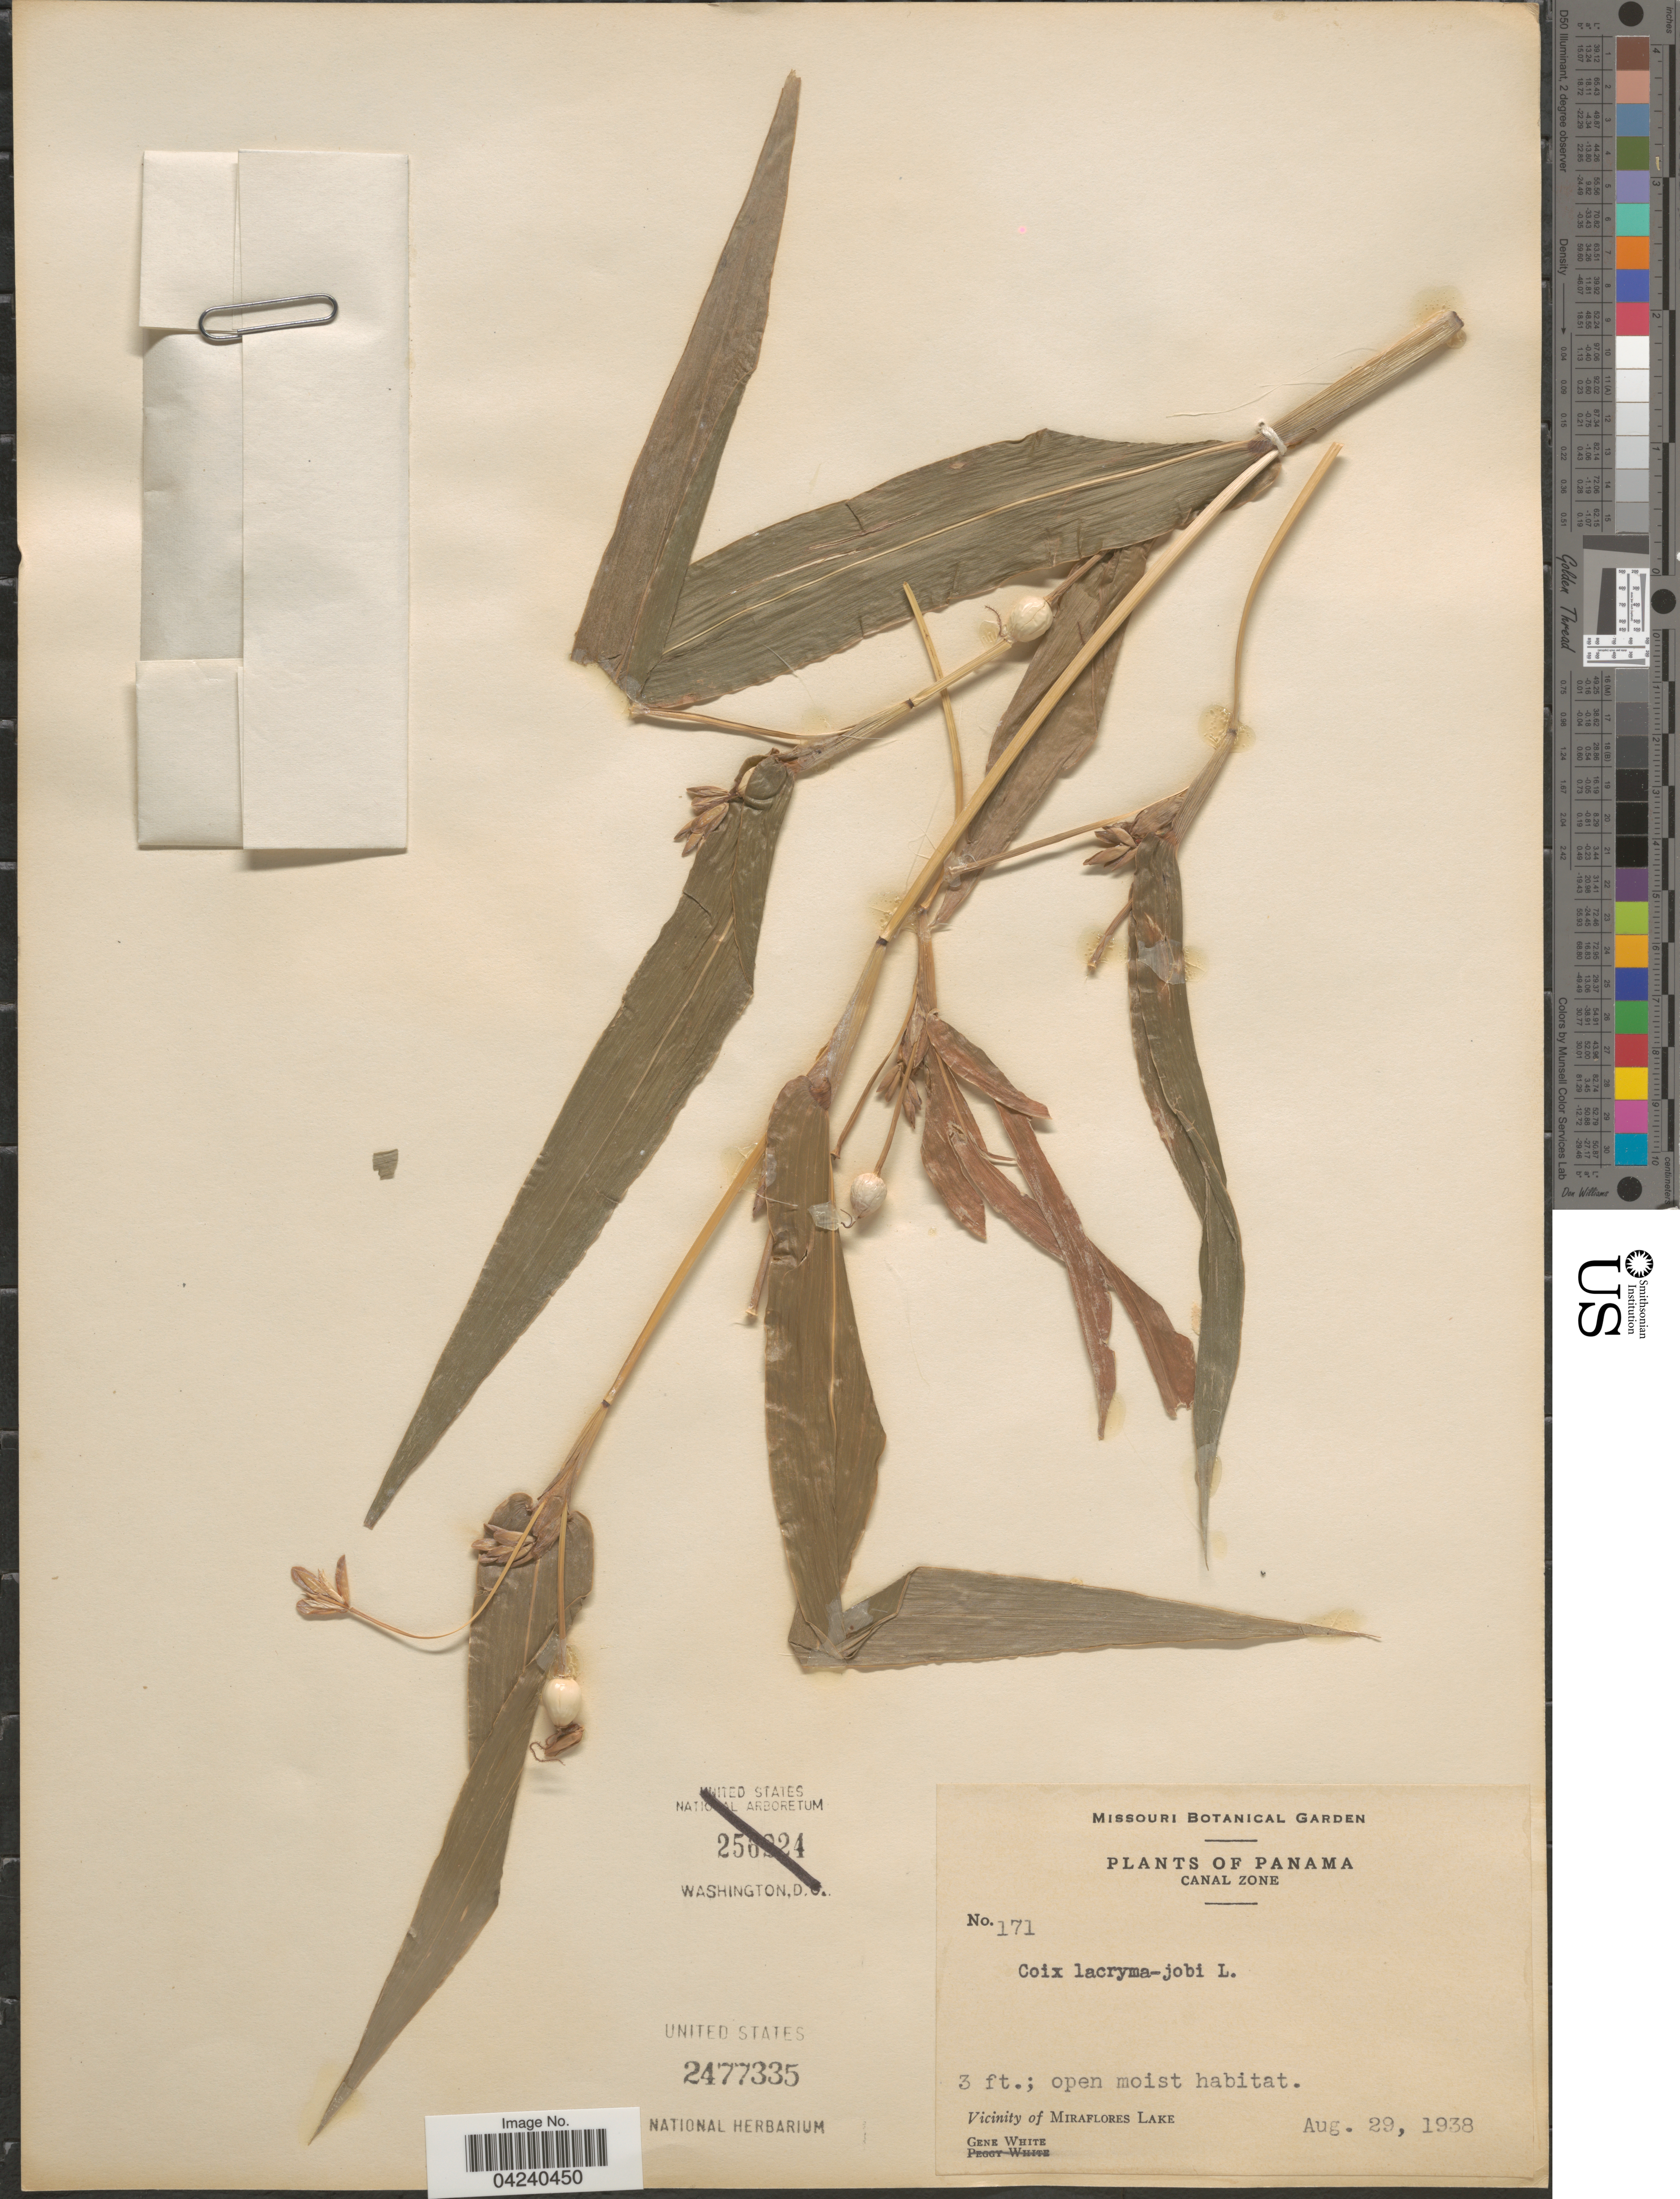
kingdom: Plantae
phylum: Tracheophyta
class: Liliopsida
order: Poales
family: Poaceae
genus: Coix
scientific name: Coix lacryma-jobi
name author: L.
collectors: G. White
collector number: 171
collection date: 1938-08-29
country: Panama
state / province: Colón / Panamá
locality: Canal Zone. Vicinity of Miraflores Lake.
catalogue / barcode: US 2477335